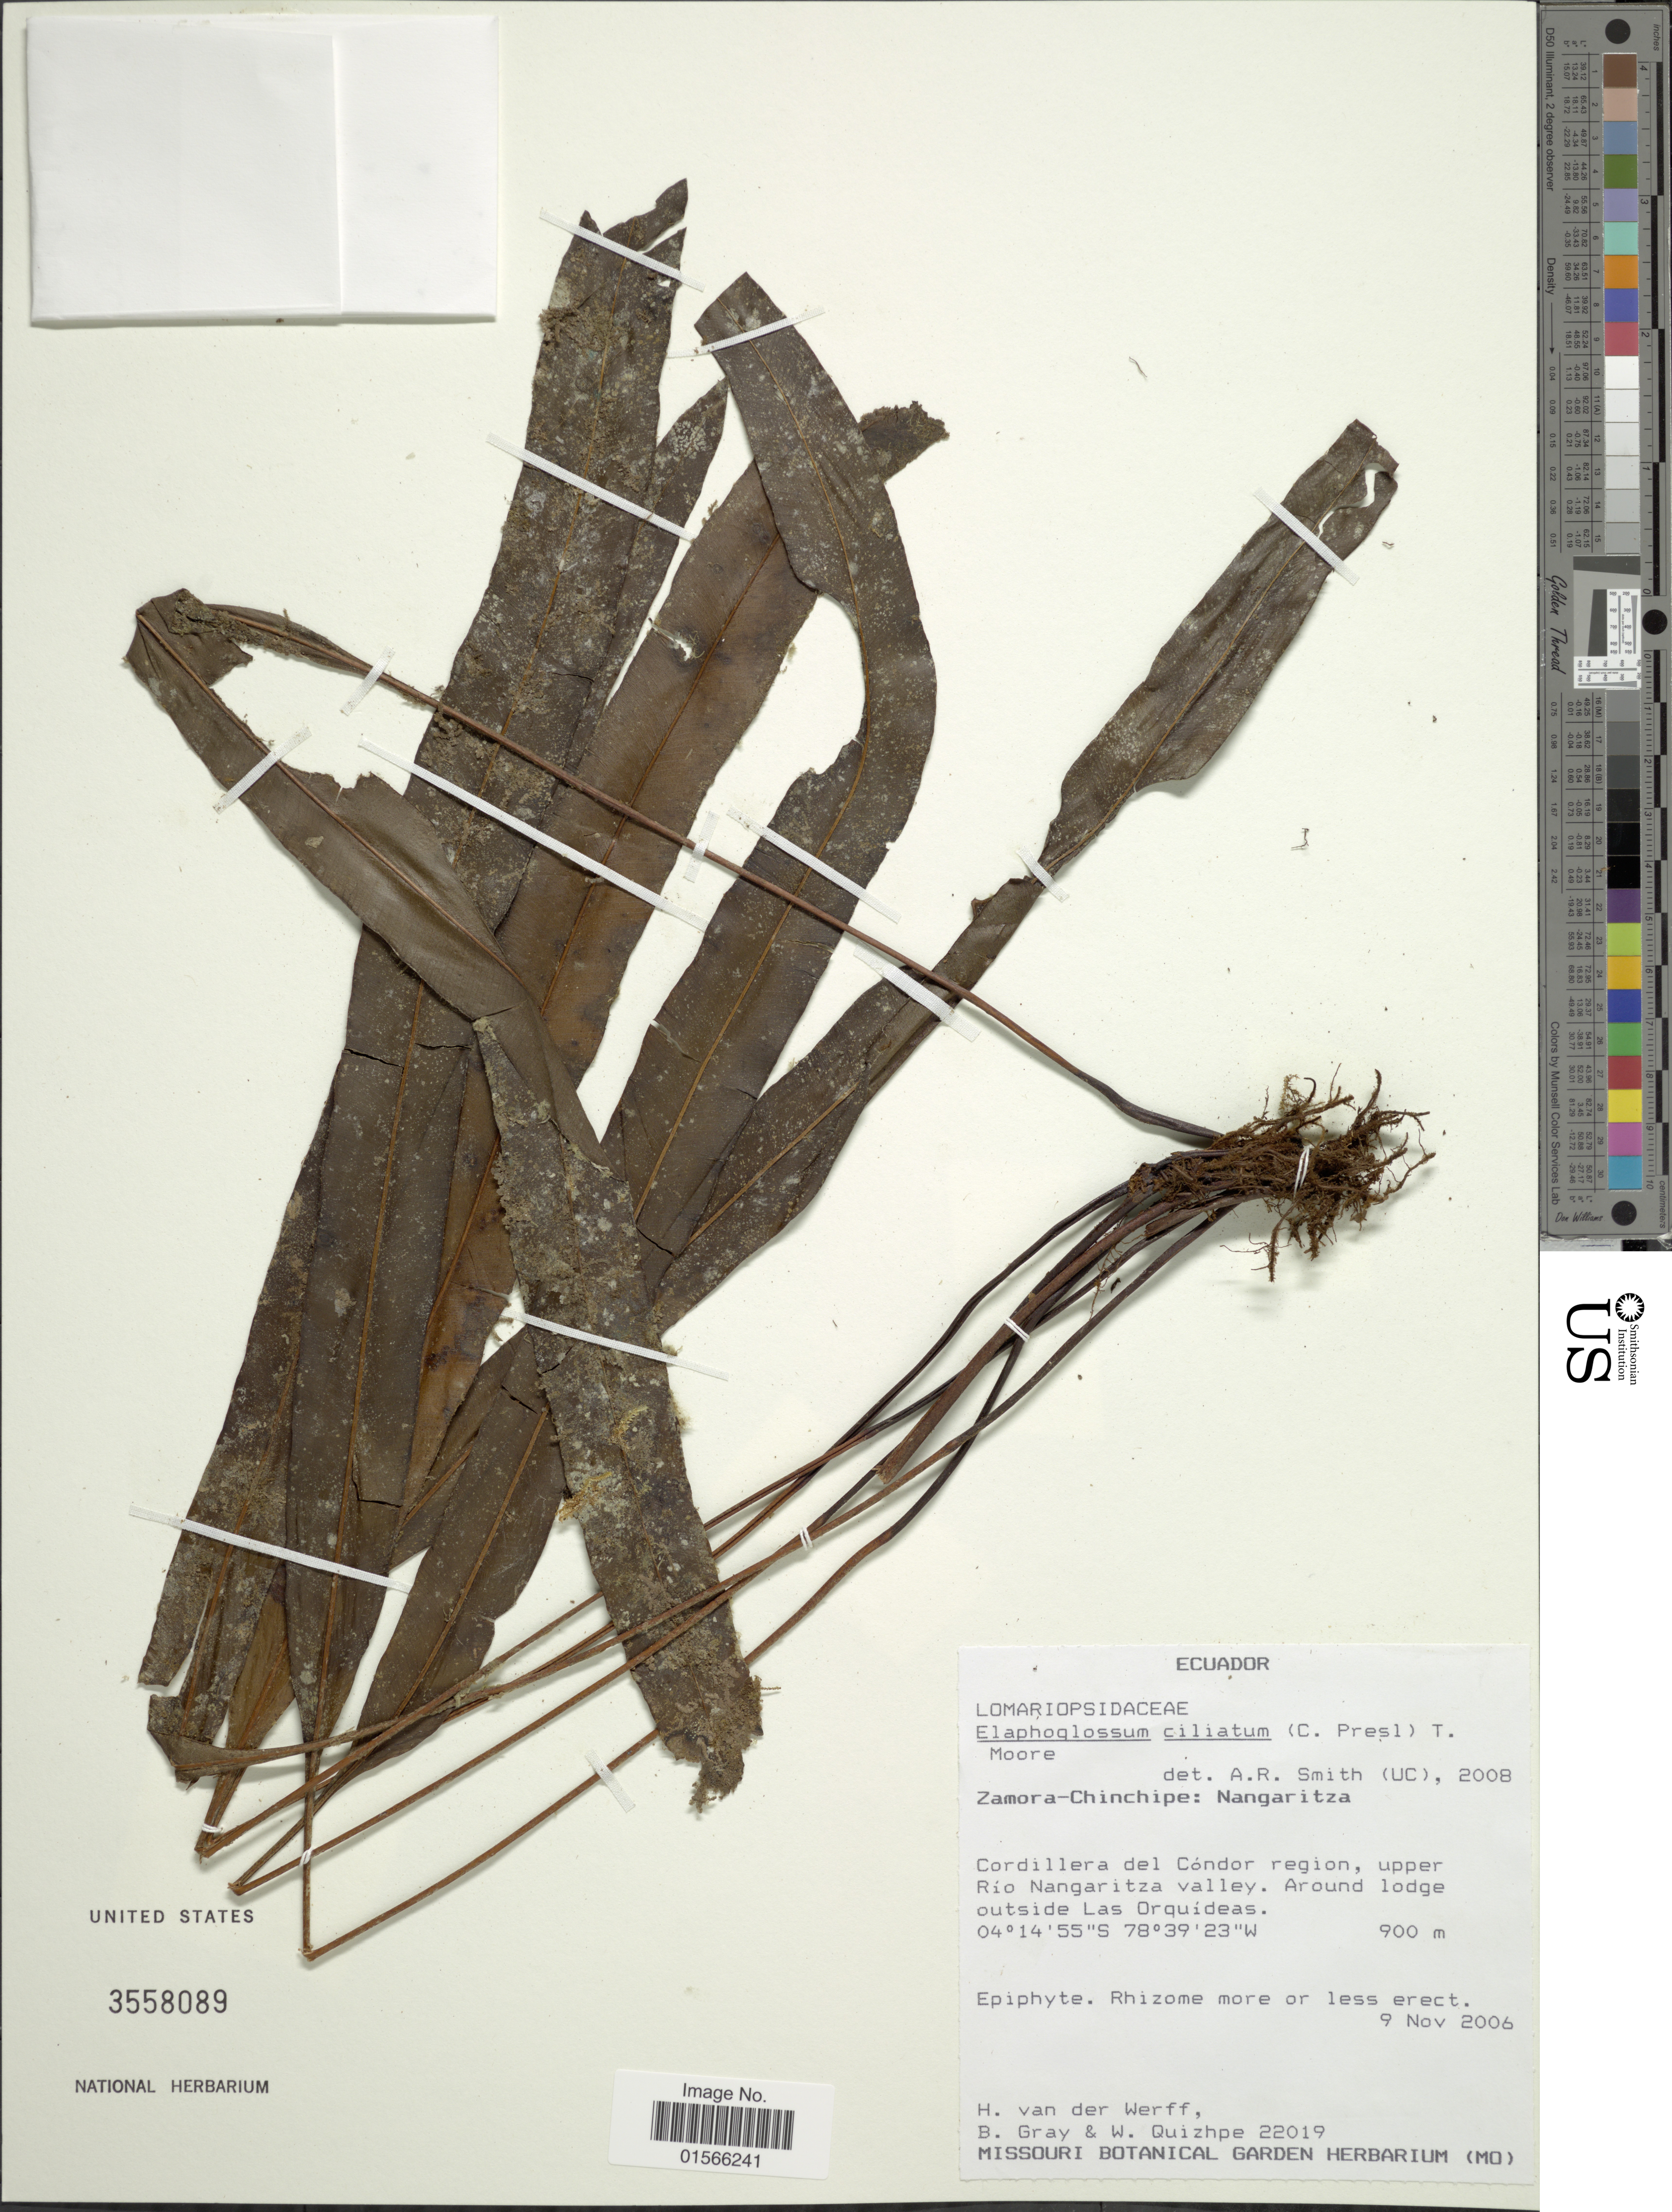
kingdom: Plantae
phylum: Tracheophyta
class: Polypodiopsida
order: Polypodiales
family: Dryopteridaceae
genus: Elaphoglossum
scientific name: Elaphoglossum ciliatum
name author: (C. Presl) T. Moore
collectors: H. van der Werff, B. Gray & W. Quizhpe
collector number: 22019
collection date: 2006-11-09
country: Ecuador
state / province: Zamora-Chinchipe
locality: Nangaritza, Cordillera del Cóndor region, upper Río Nangaritza valley. Around lodge outside Las Orquideas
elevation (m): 900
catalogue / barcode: US 3558089